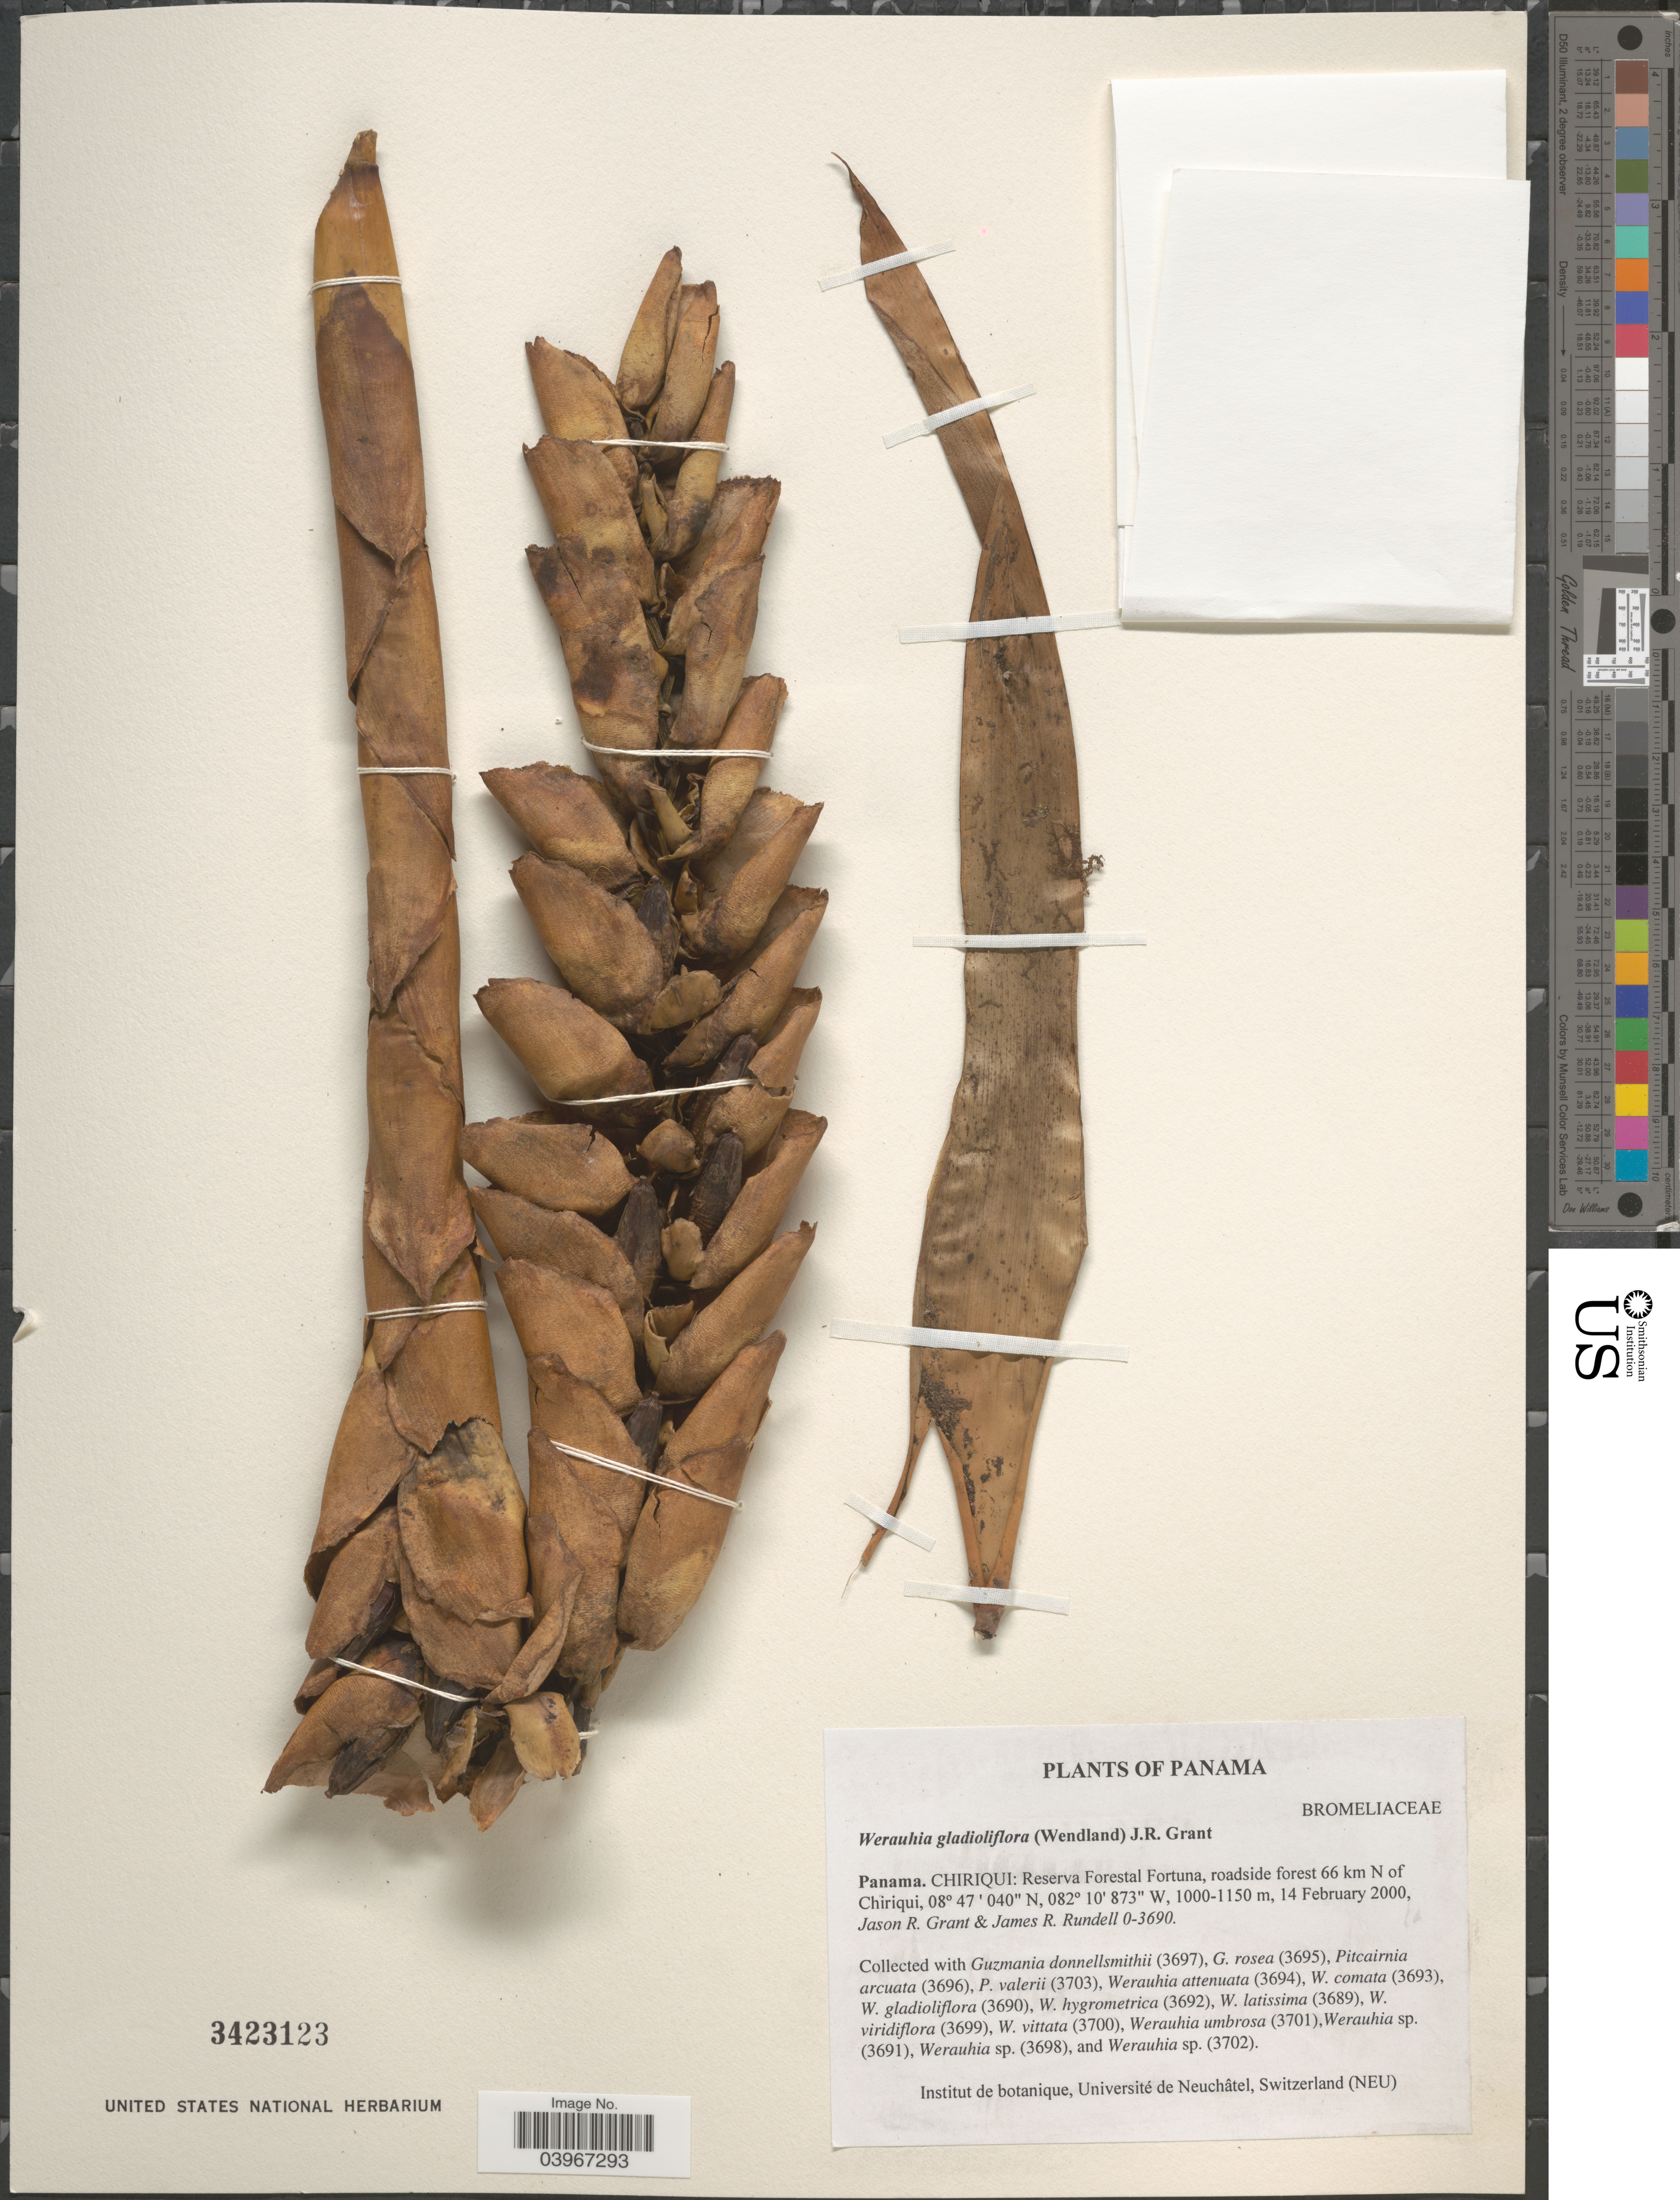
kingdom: Plantae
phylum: Tracheophyta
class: Liliopsida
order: Poales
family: Bromeliaceae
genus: Werauhia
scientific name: Werauhia gladioliflora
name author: (H. Wendl.) J.R. Grant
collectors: J. R. Grant & J. R. Rundell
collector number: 0-3690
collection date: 2000-02-14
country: Panama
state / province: Chiriqui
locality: Reserva Forestal Fortuna, roadside forest 66 km N of Chiriqui.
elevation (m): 1000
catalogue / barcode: US 3423123